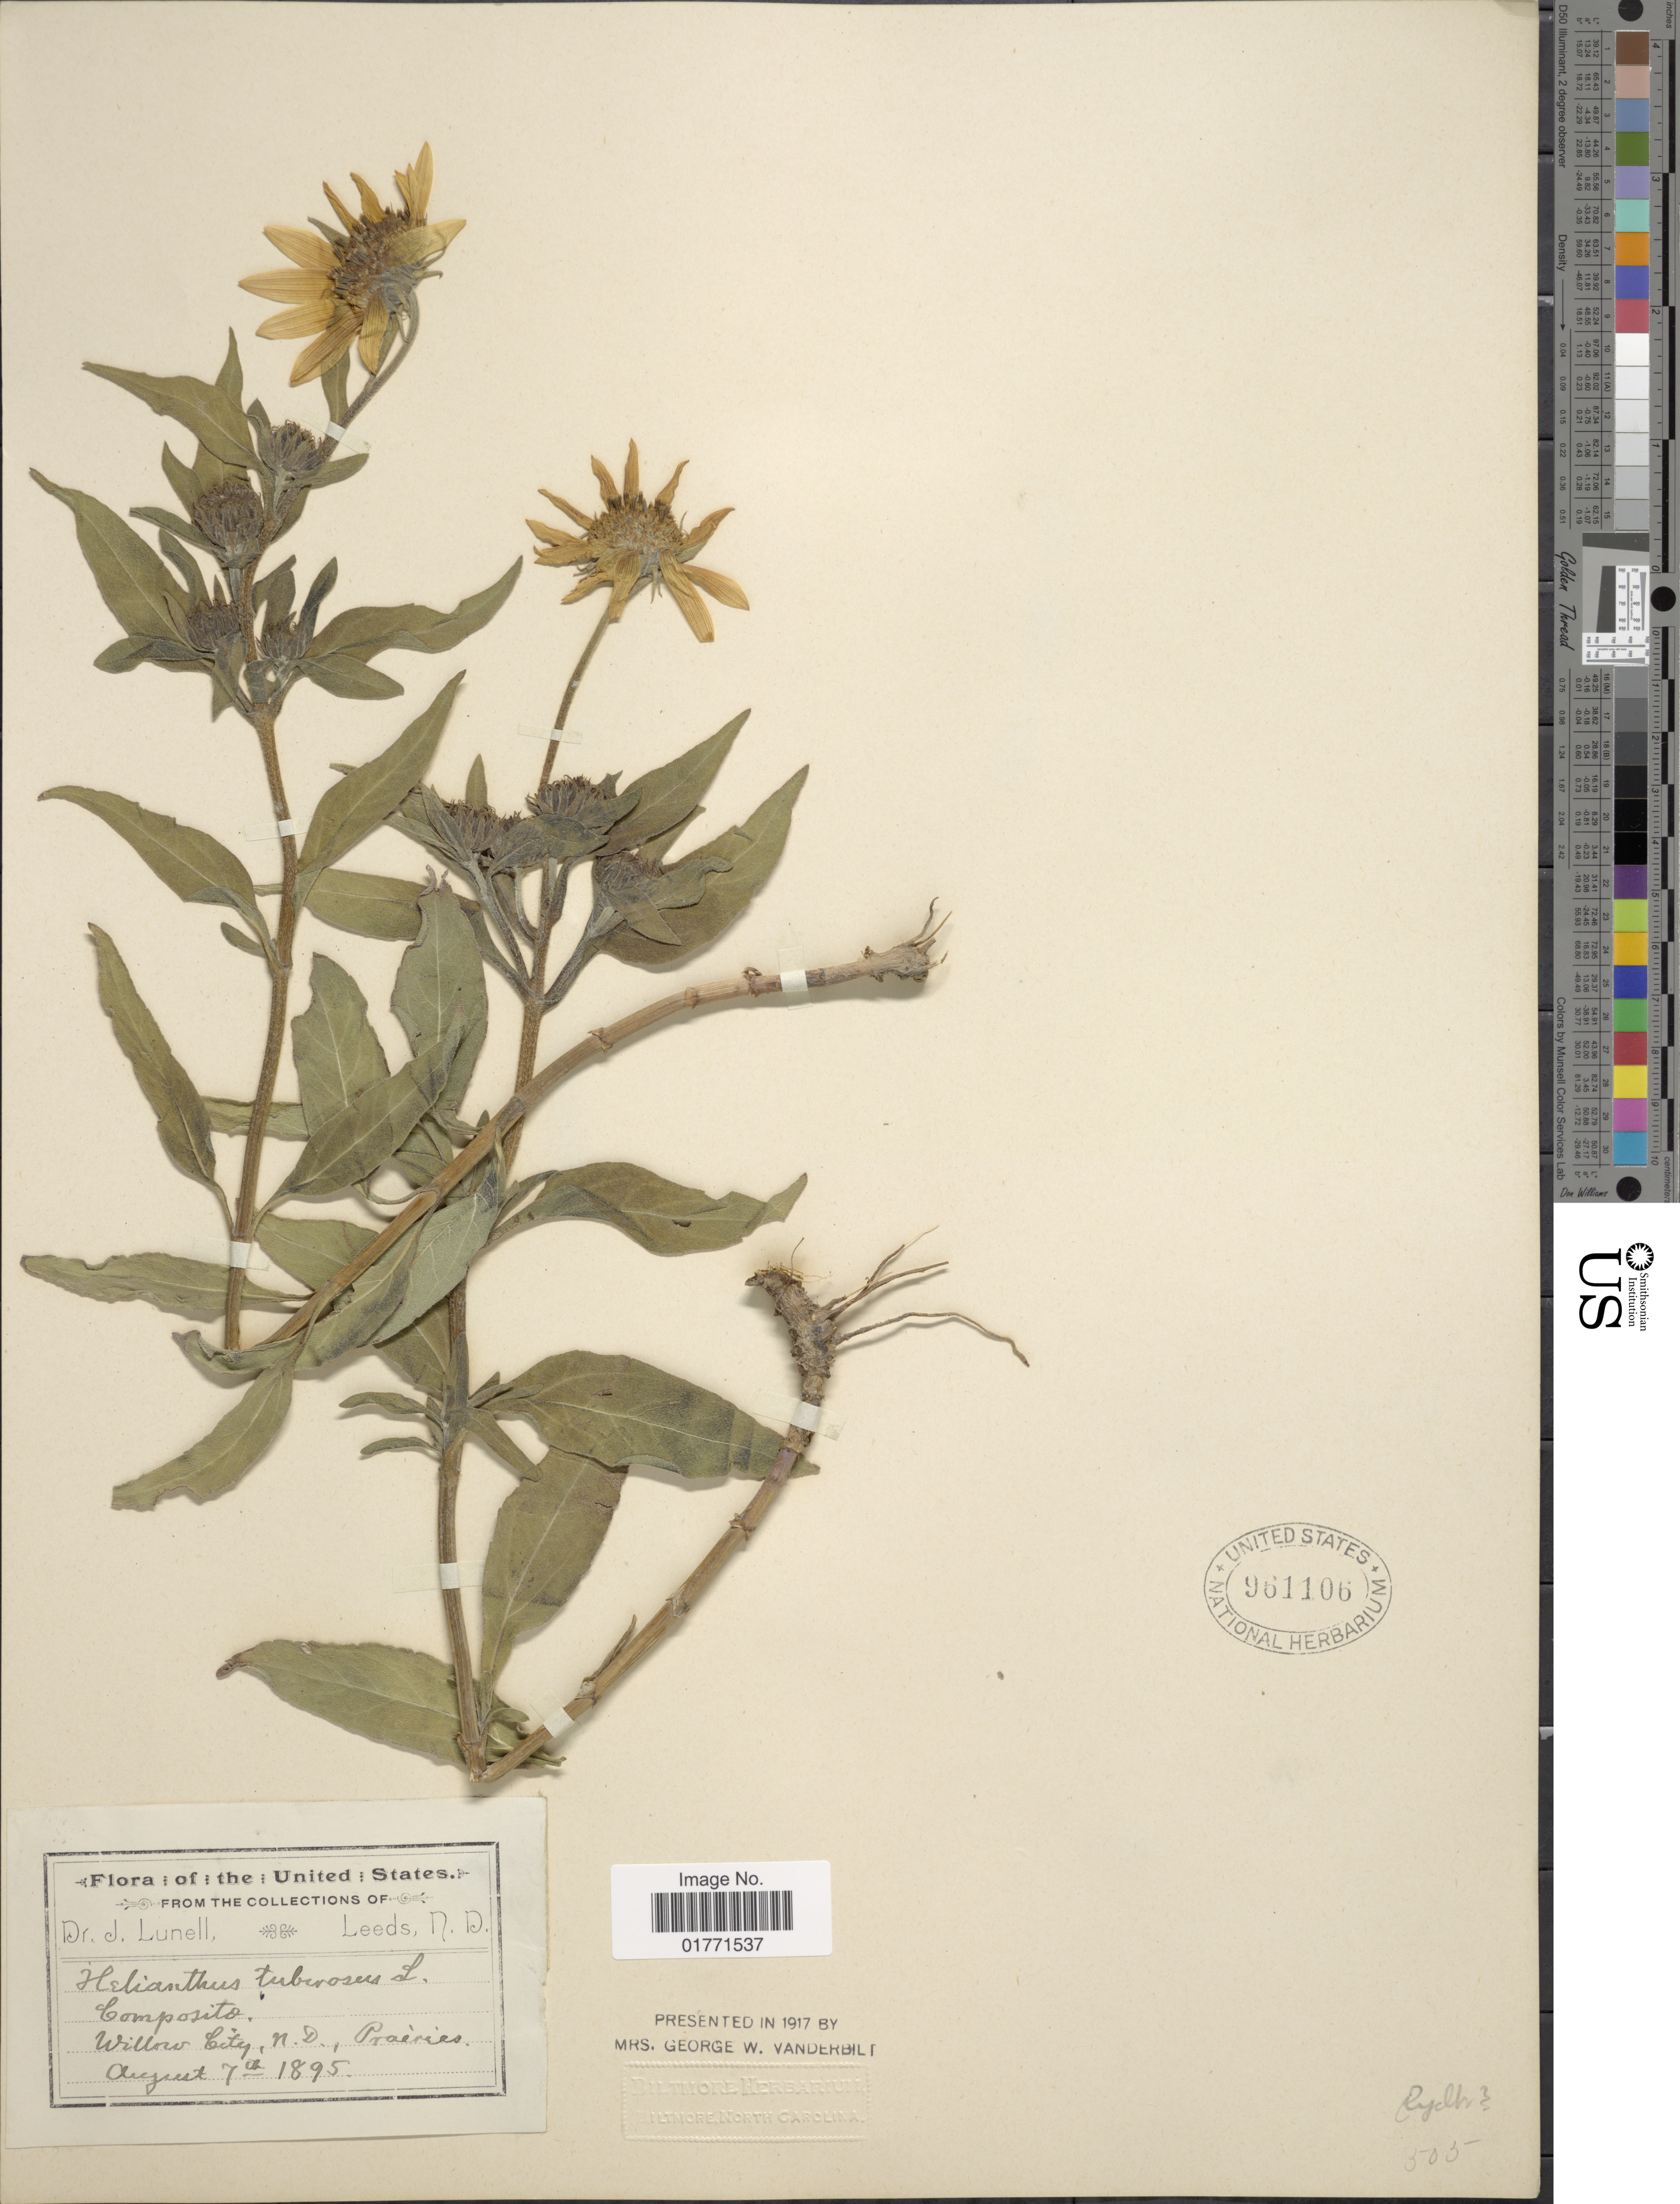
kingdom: Plantae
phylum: Tracheophyta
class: Magnoliopsida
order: Asterales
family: Asteraceae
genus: Helianthus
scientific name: Helianthus rydbergi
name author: Britton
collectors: J. Lunell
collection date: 1895-08-07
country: United States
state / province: North Dakota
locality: Willow City, N. D. Prairies.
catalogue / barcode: US 961106